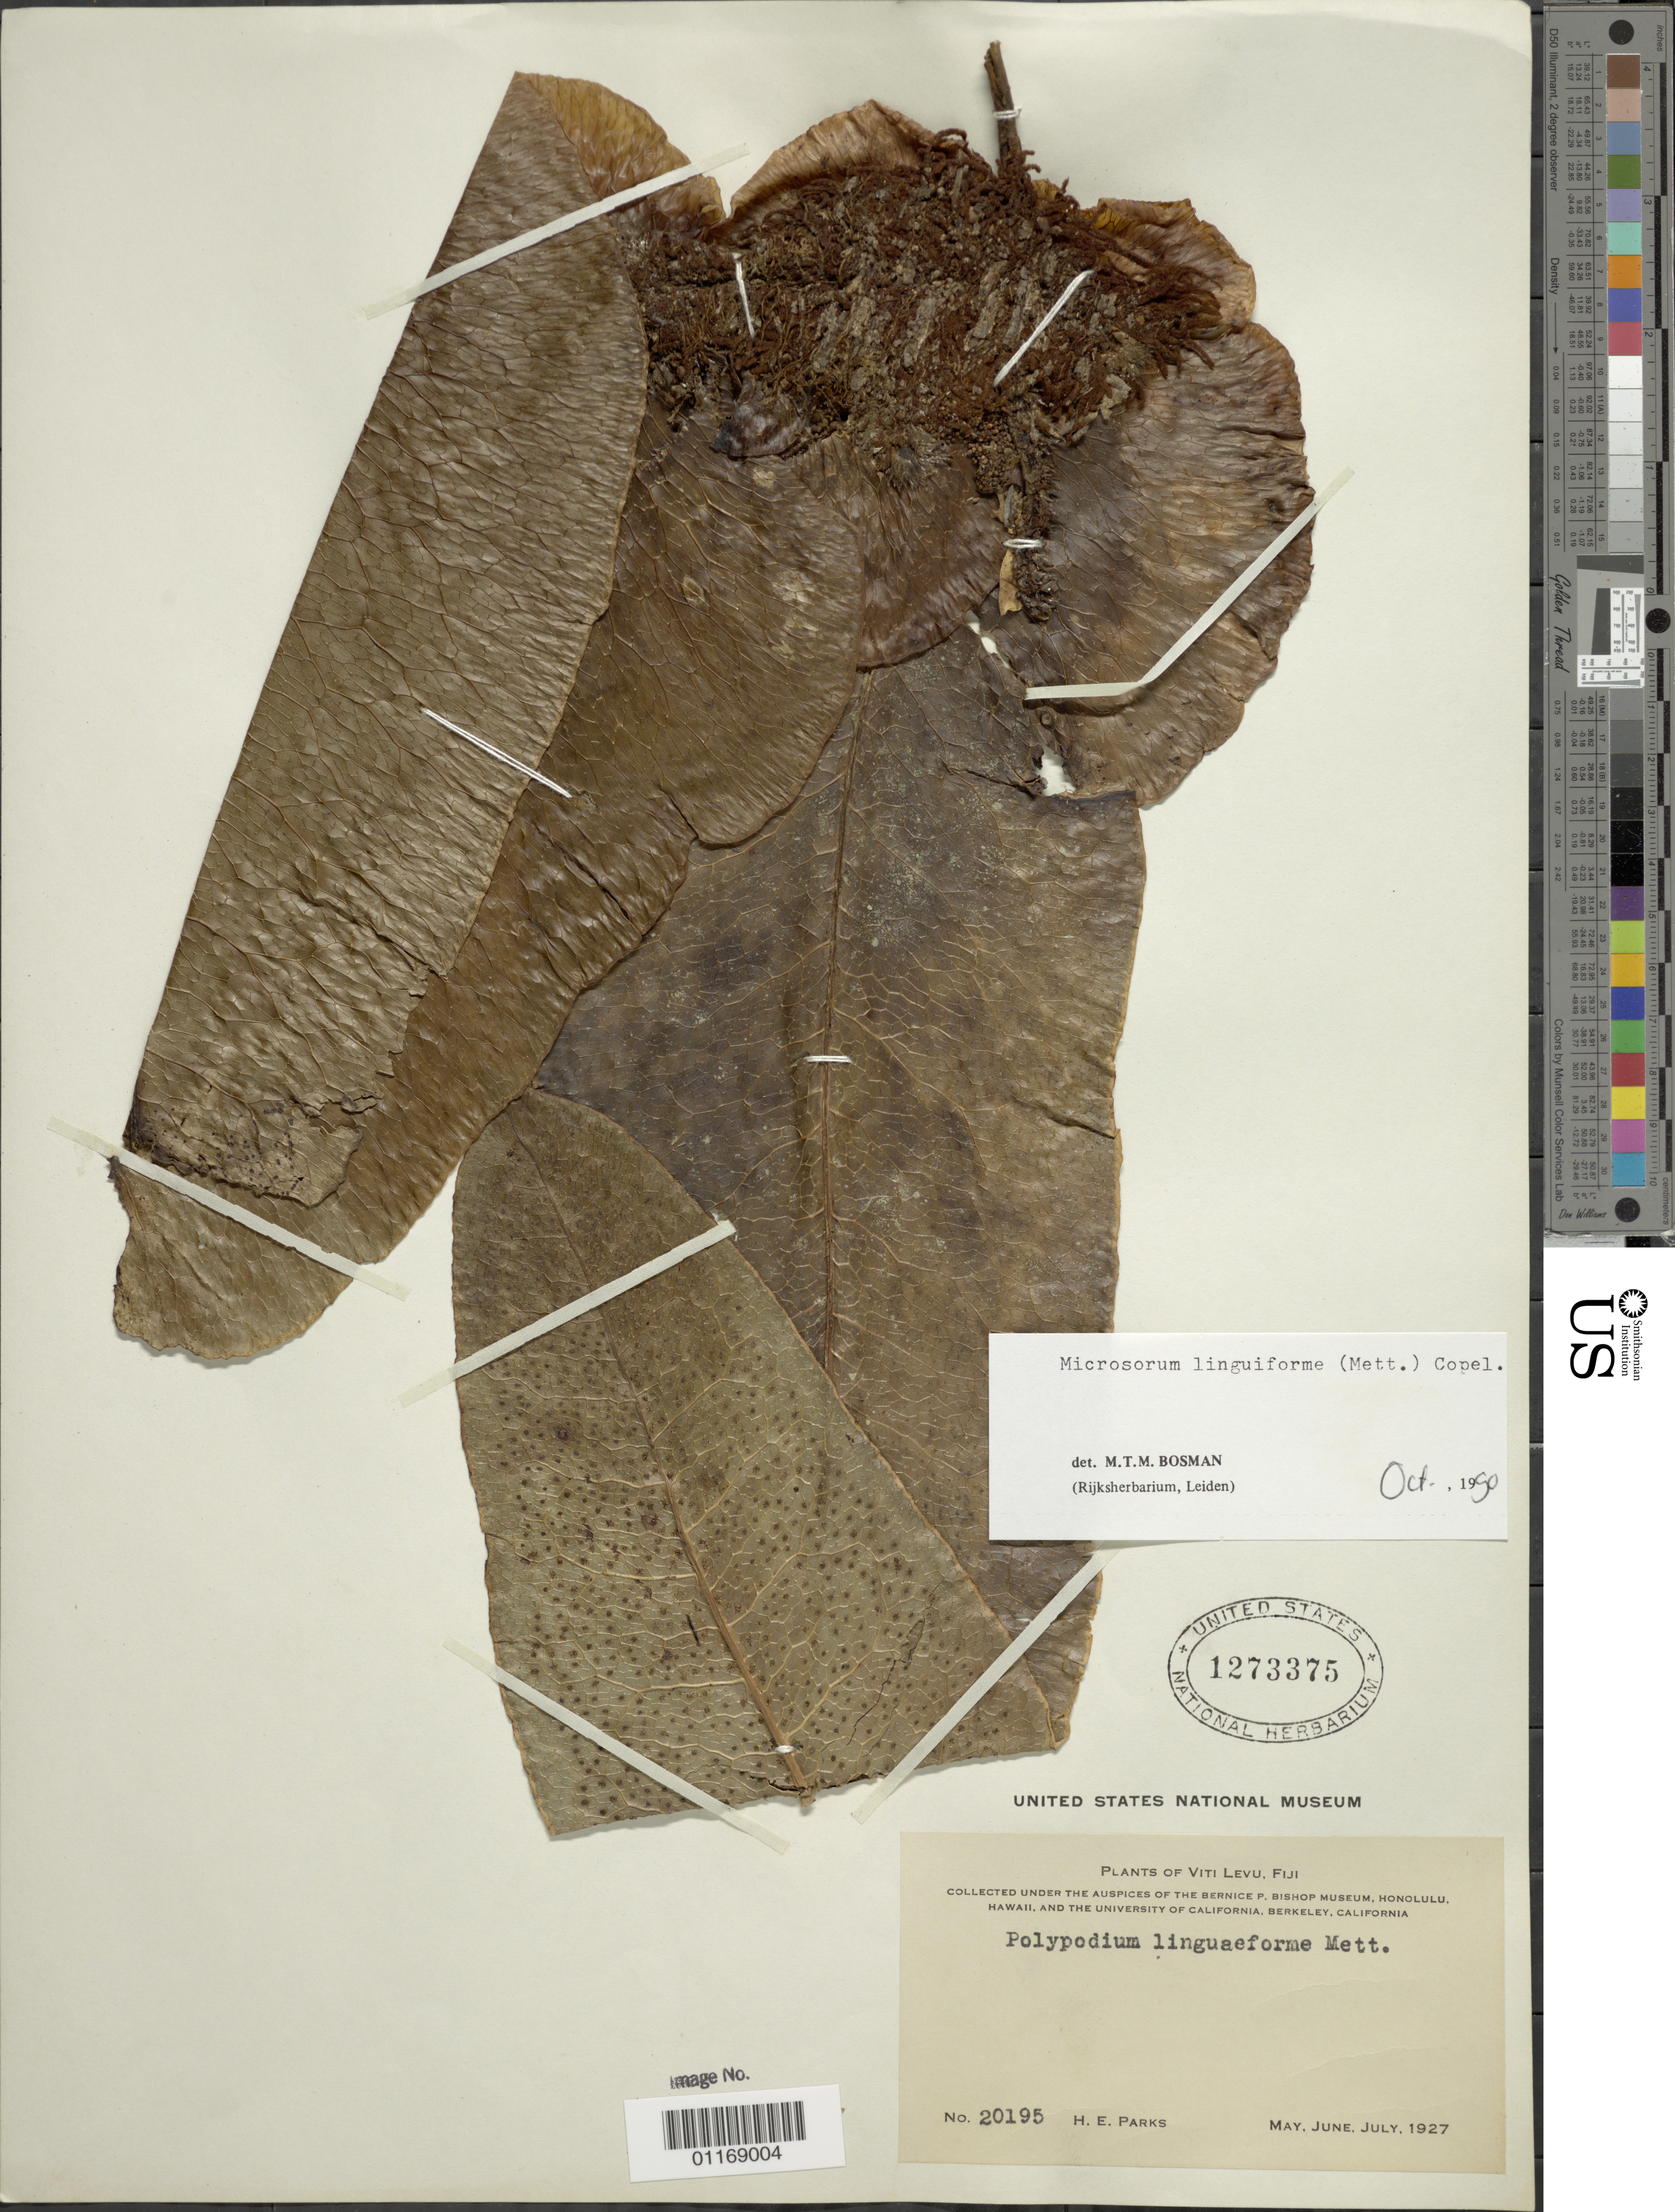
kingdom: Plantae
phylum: Tracheophyta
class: Polypodiopsida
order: Polypodiales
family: Polypodiaceae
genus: Microsorum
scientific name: Microsorum linguiforme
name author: (Mett.) Copel.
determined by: Bosman, M. T. M.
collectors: H. E. Parks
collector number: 20195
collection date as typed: May-Jul 1927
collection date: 1927-05/1927-07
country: Fiji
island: Viti Levu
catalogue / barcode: US 1273375